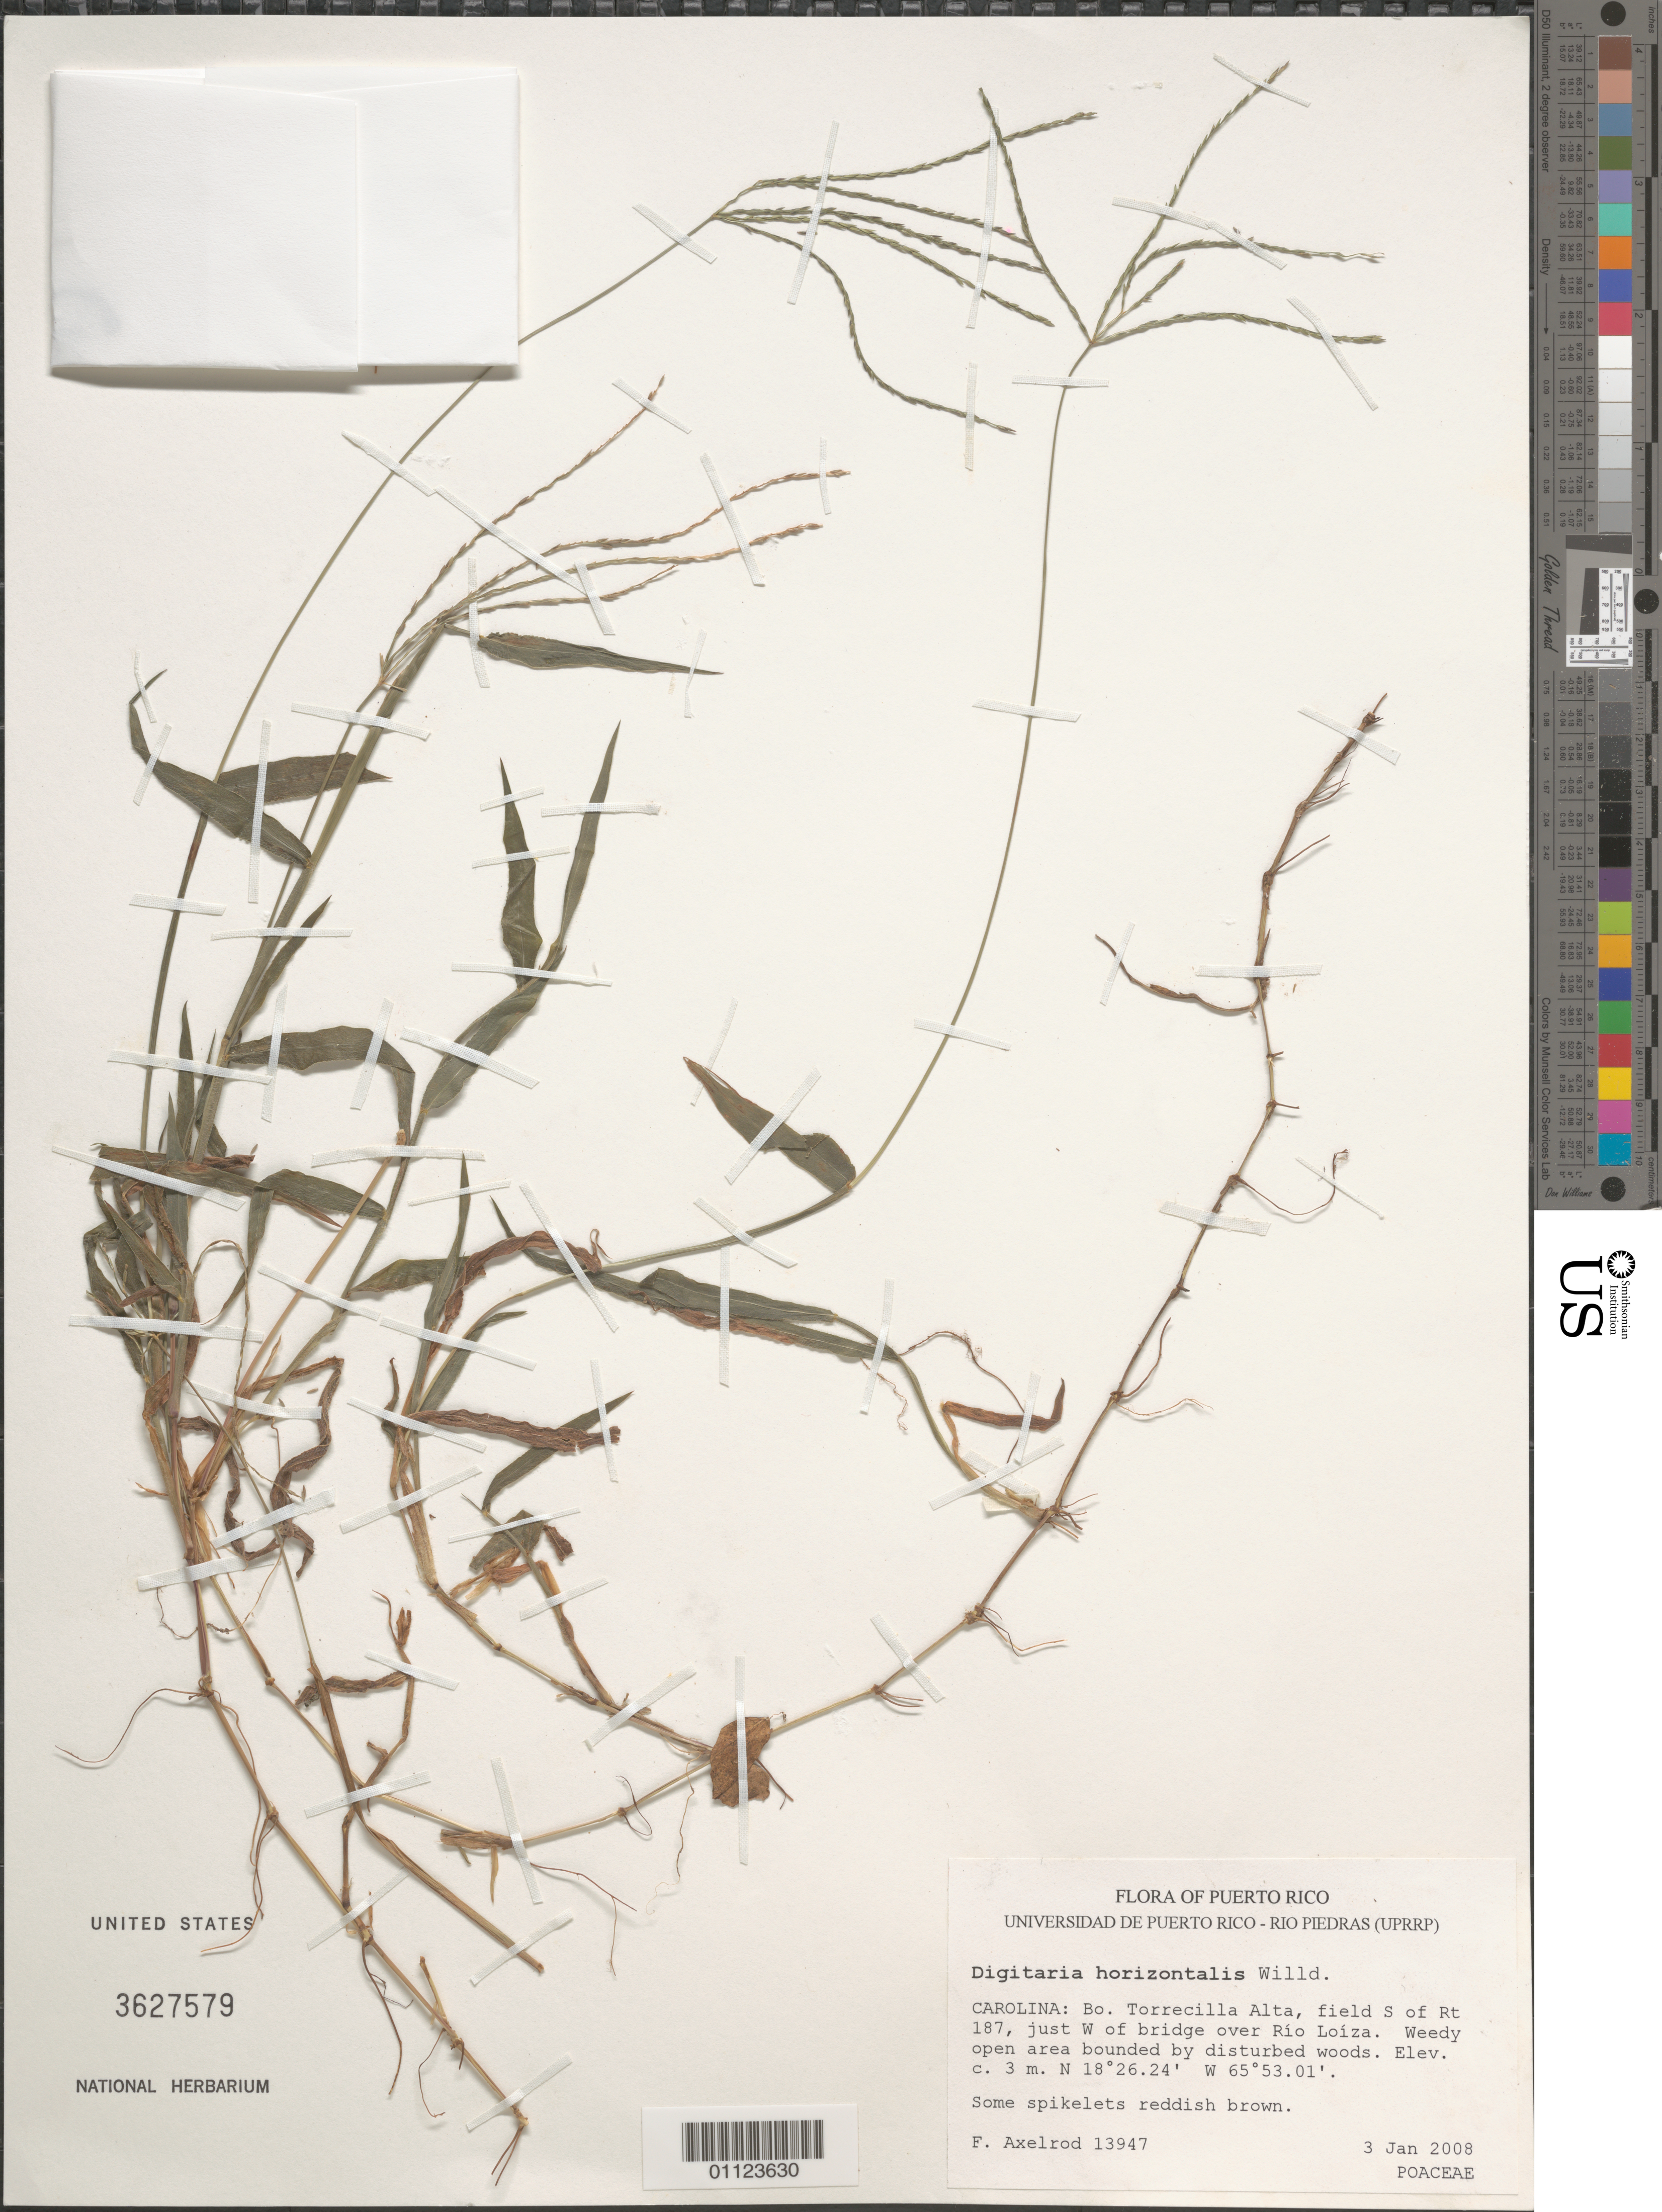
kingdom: Plantae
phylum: Tracheophyta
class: Liliopsida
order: Poales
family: Poaceae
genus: Digitaria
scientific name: Digitaria horizontalis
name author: Willd.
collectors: F. S. Axelrod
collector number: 13947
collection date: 2008-01-03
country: Puerto Rico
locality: Carolina: Bo. Torrecilla Alta, field S of Rt. 187, just W of bridge over Río Liíza.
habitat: Weedy open area bounded by disturbed woods.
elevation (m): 3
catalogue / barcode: US 3627579